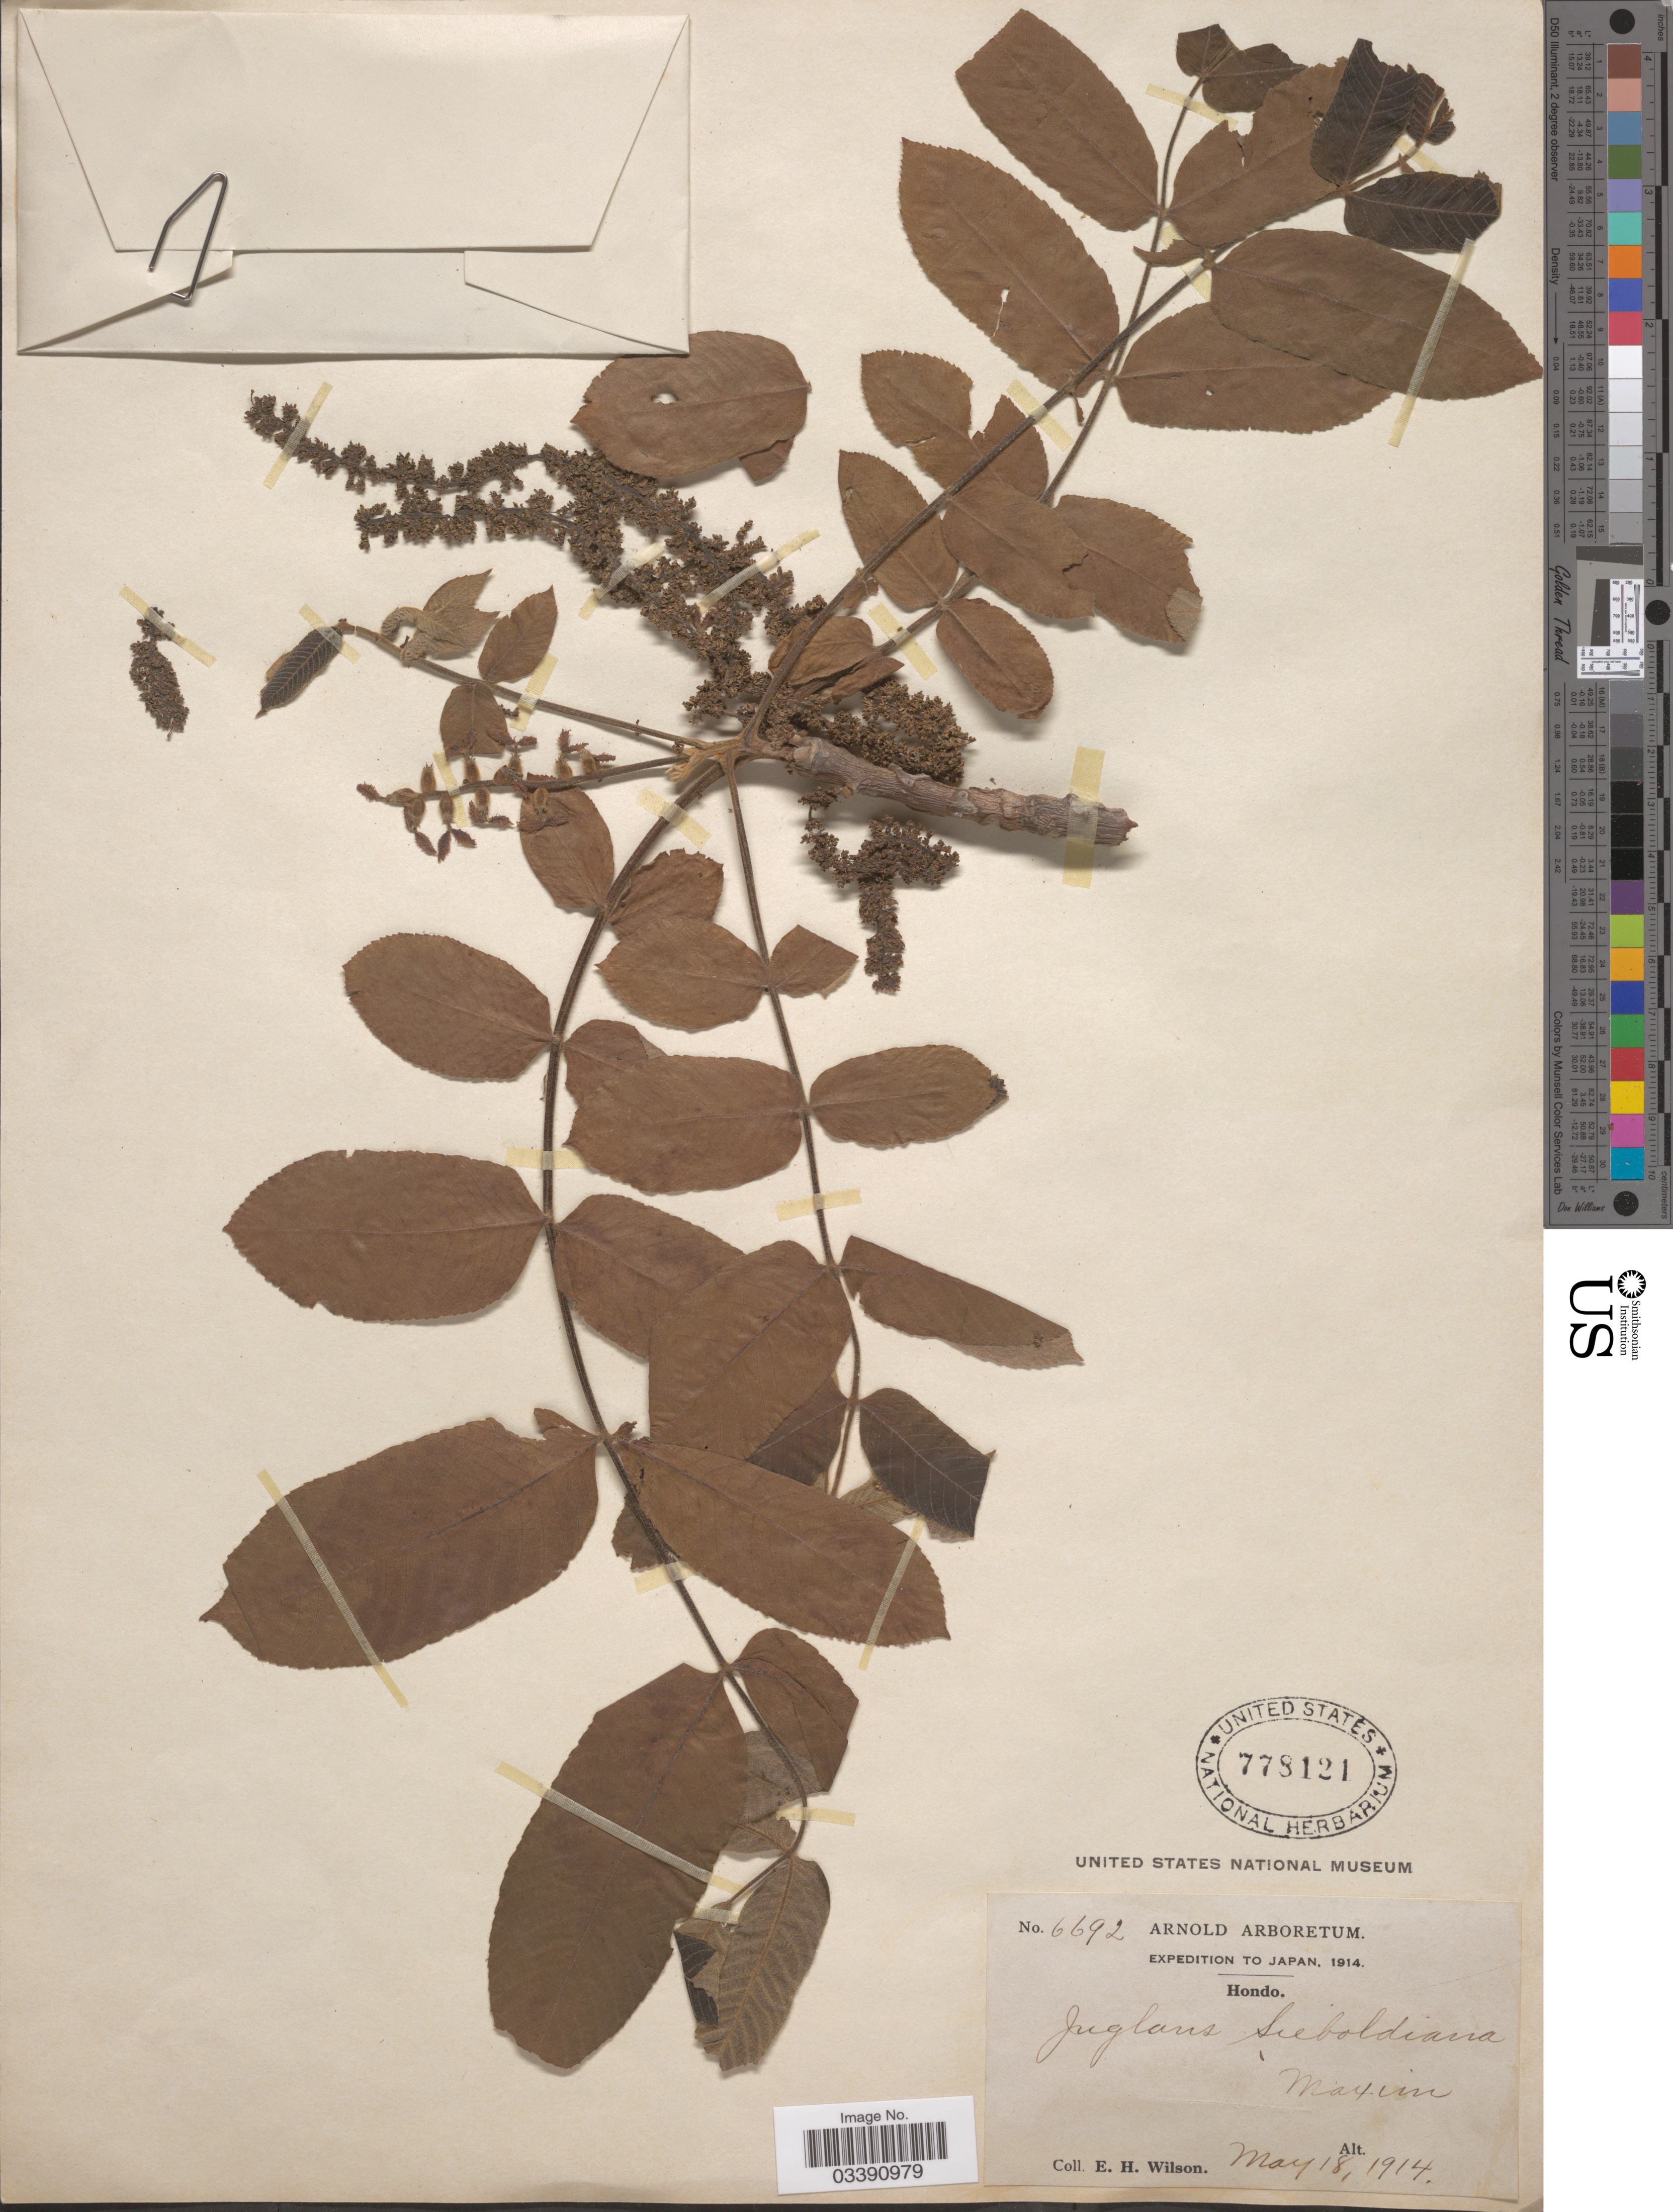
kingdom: Plantae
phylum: Tracheophyta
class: Magnoliopsida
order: Fagales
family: Juglandaceae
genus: Juglans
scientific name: Juglans sieboldiana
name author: Maxim.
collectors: E. Wilson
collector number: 6692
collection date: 1914-05-18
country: Japan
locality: Hondo.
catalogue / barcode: US 778121